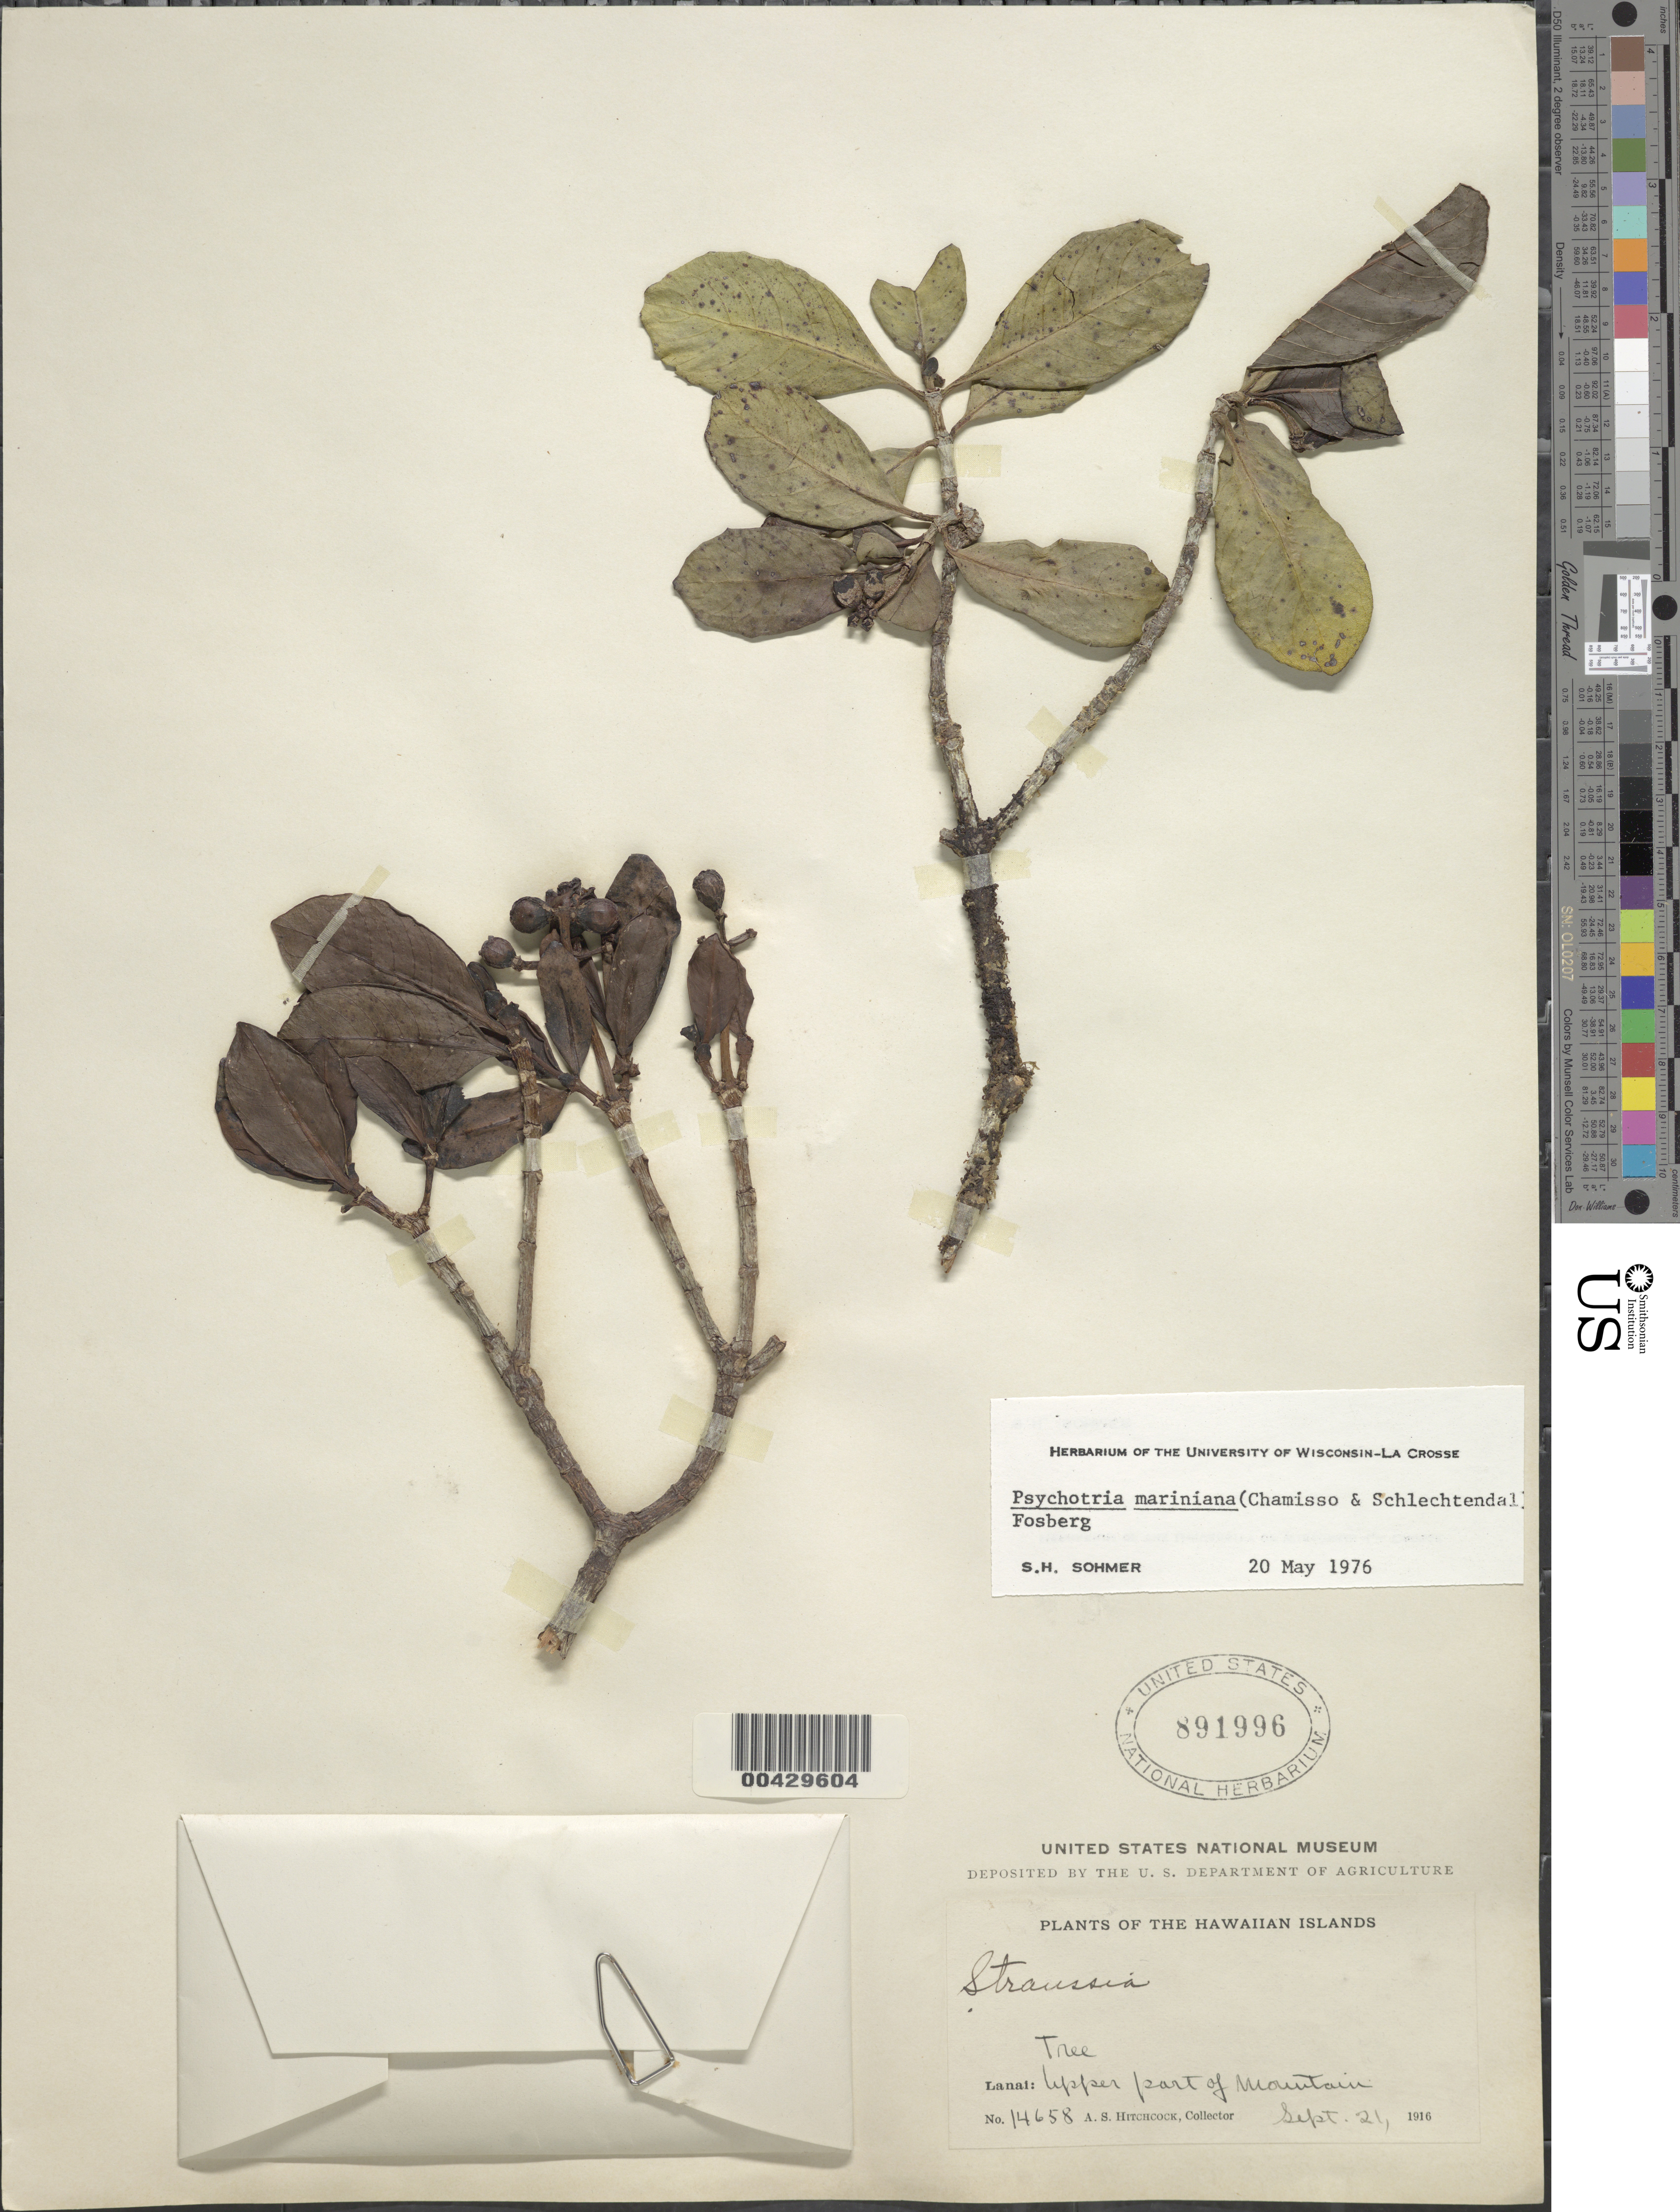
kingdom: Plantae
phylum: Tracheophyta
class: Magnoliopsida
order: Gentianales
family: Rubiaceae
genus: Psychotria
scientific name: Psychotria mariniana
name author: (Cham. & Schltdl.) Fosberg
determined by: Sohmer, S. H.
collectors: A. S. Hitchcock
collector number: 14658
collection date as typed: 21 Sep 1916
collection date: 1916-09-21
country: United States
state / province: Hawaii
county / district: Maui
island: Lana'i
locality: upper part of mountain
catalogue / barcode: US 891996